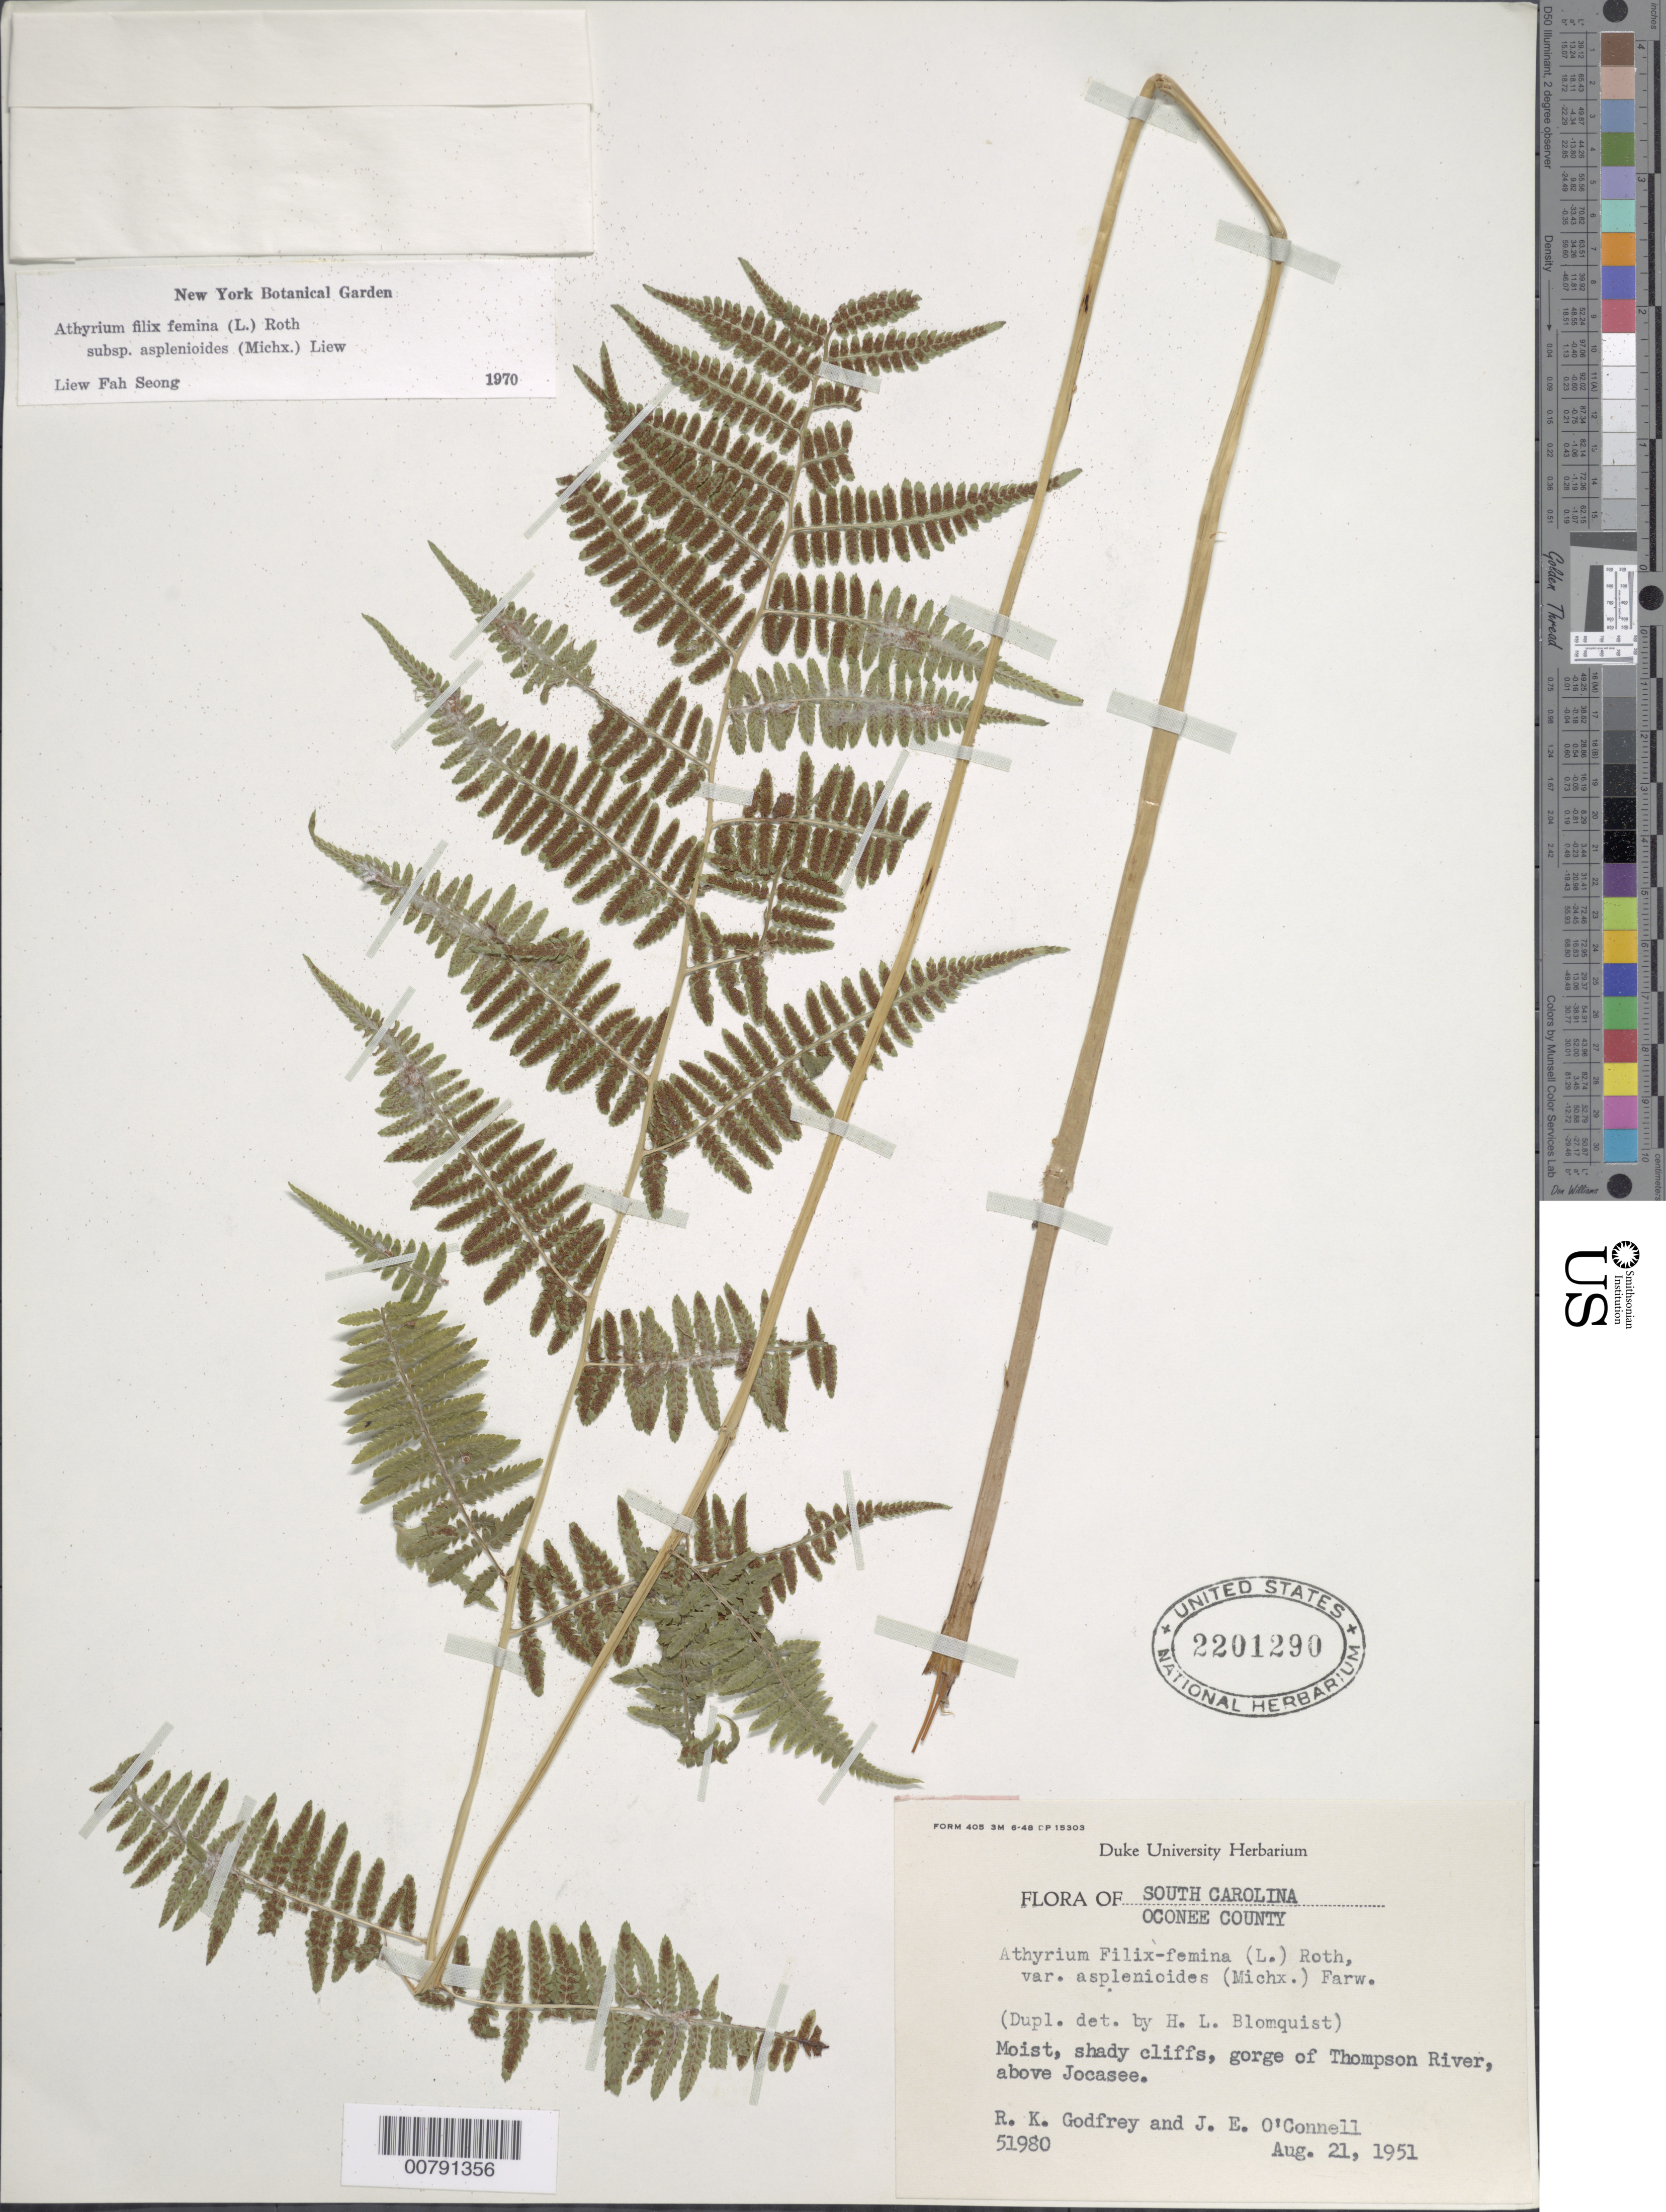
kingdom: Plantae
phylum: Tracheophyta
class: Polypodiopsida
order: Polypodiales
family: Athyriaceae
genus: Athyrium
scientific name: Athyrium filix-femina subsp. asplenioides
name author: (Michx.) Hultén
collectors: R. K. Godfrey & J. O'Connell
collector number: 51980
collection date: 1951-08-21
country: United States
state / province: South Carolina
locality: Oconee County, gorge of Thompson River above Jocasee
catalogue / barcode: US 2201290